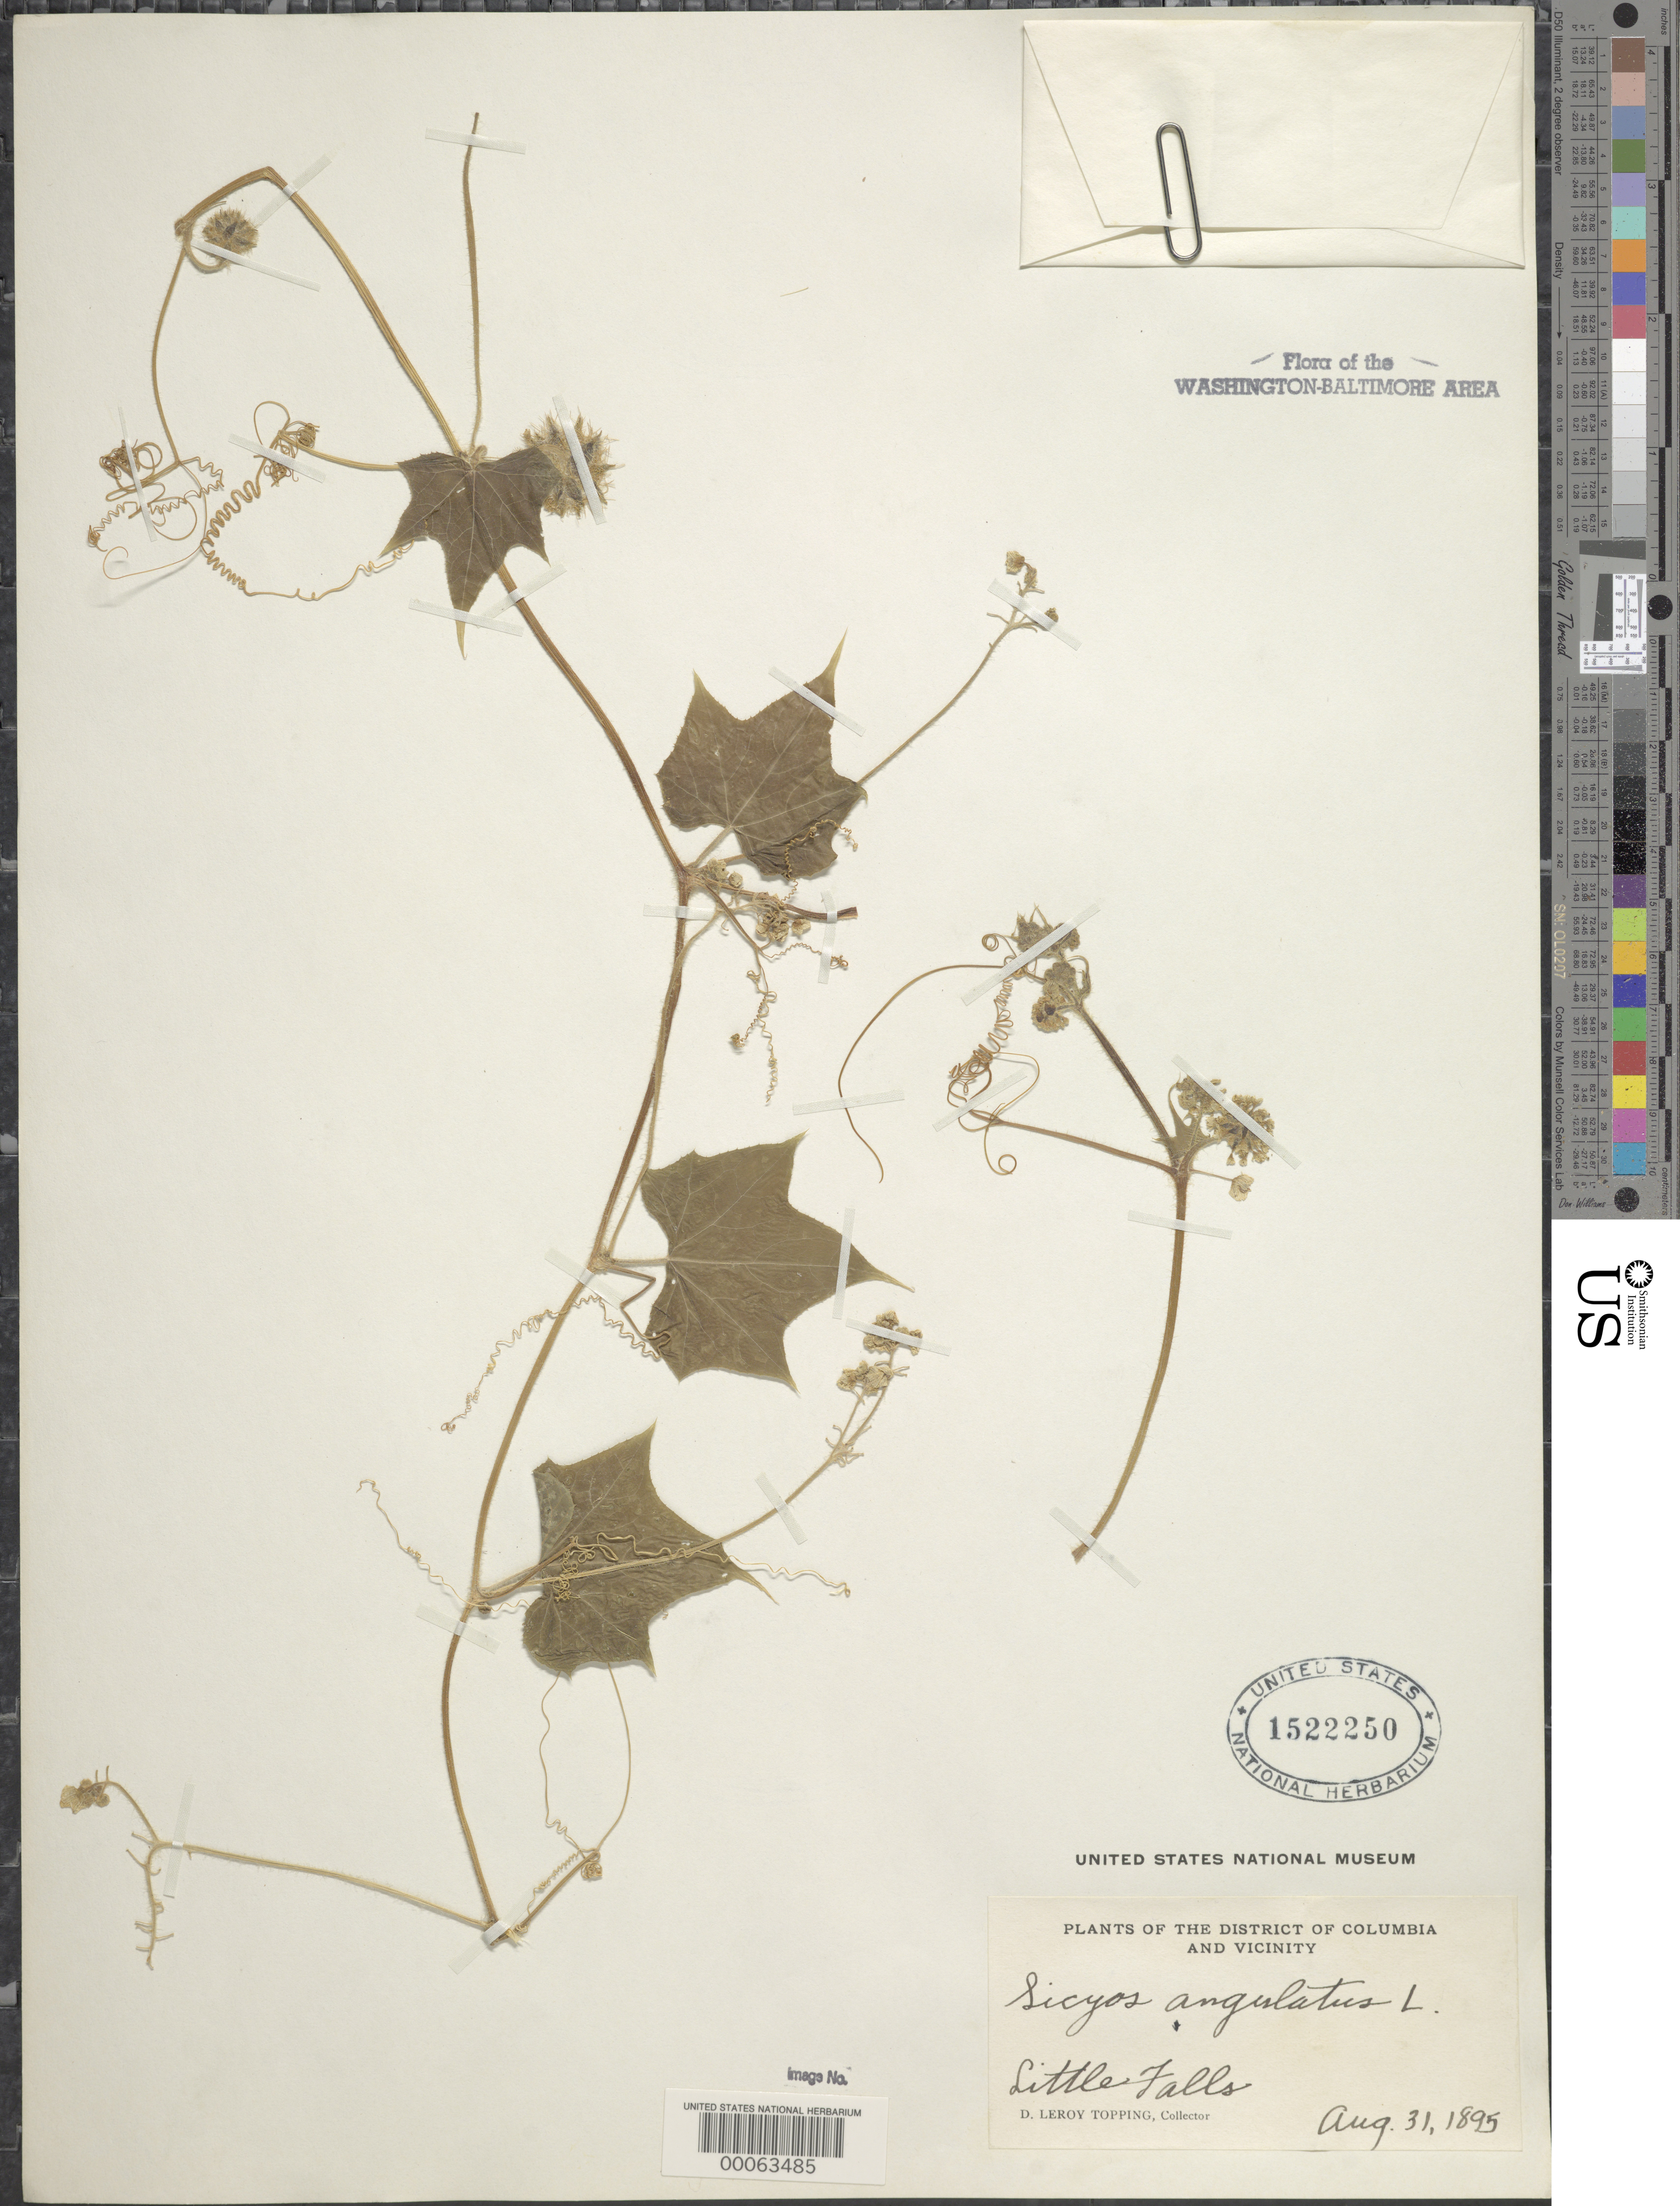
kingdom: Plantae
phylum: Tracheophyta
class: Magnoliopsida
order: Cucurbitales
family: Cucurbitaceae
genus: Sicyos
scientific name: Sicyos angulatus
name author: L.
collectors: D. L. Topping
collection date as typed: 31 Aug 1895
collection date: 1895-08-31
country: United States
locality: Little Falls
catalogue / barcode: US 1522250